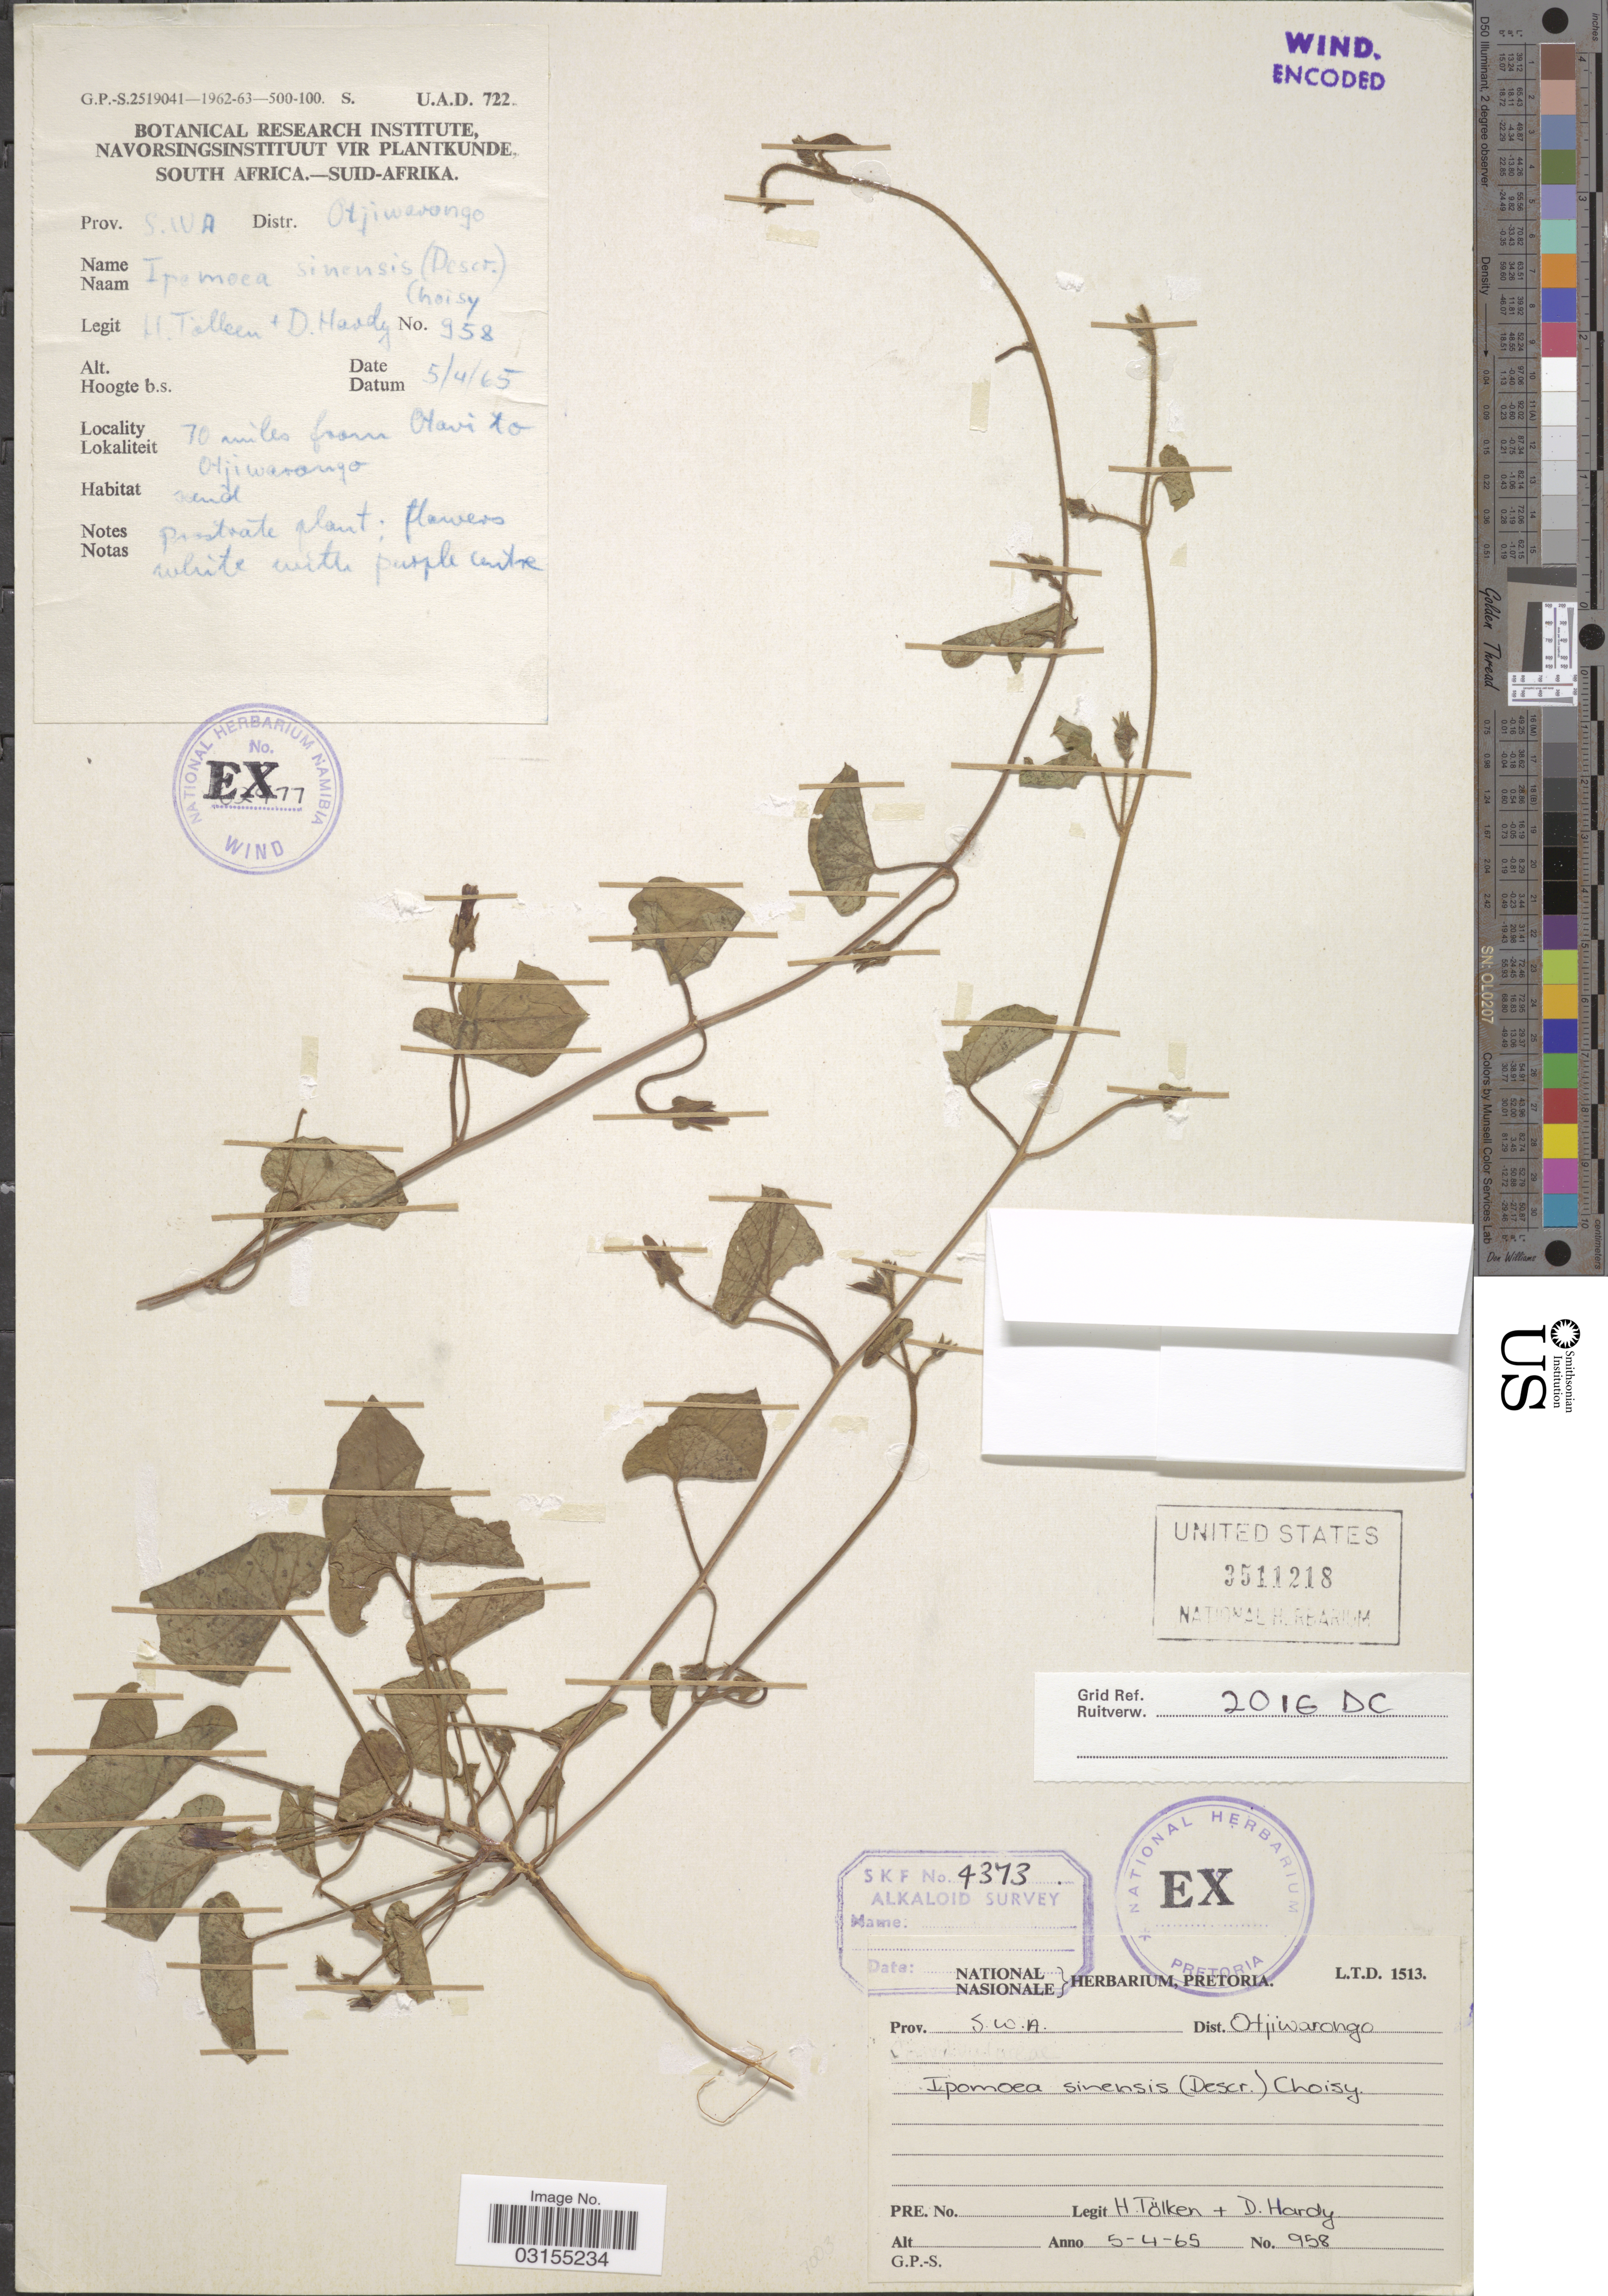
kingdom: Plantae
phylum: Tracheophyta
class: Magnoliopsida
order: Solanales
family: Convolvulaceae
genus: Ipomoea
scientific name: Ipomoea sinensis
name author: (Desr.) Choisy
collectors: H. R. Tölken & D. Hardy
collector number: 958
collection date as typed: Transcribed d/m/y: 5/4/65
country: Namibia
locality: Prov. S.W.A. Dist. Otjiwarongo. 70 miles from Otavi to Otjiwarongo.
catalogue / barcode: US 3511218